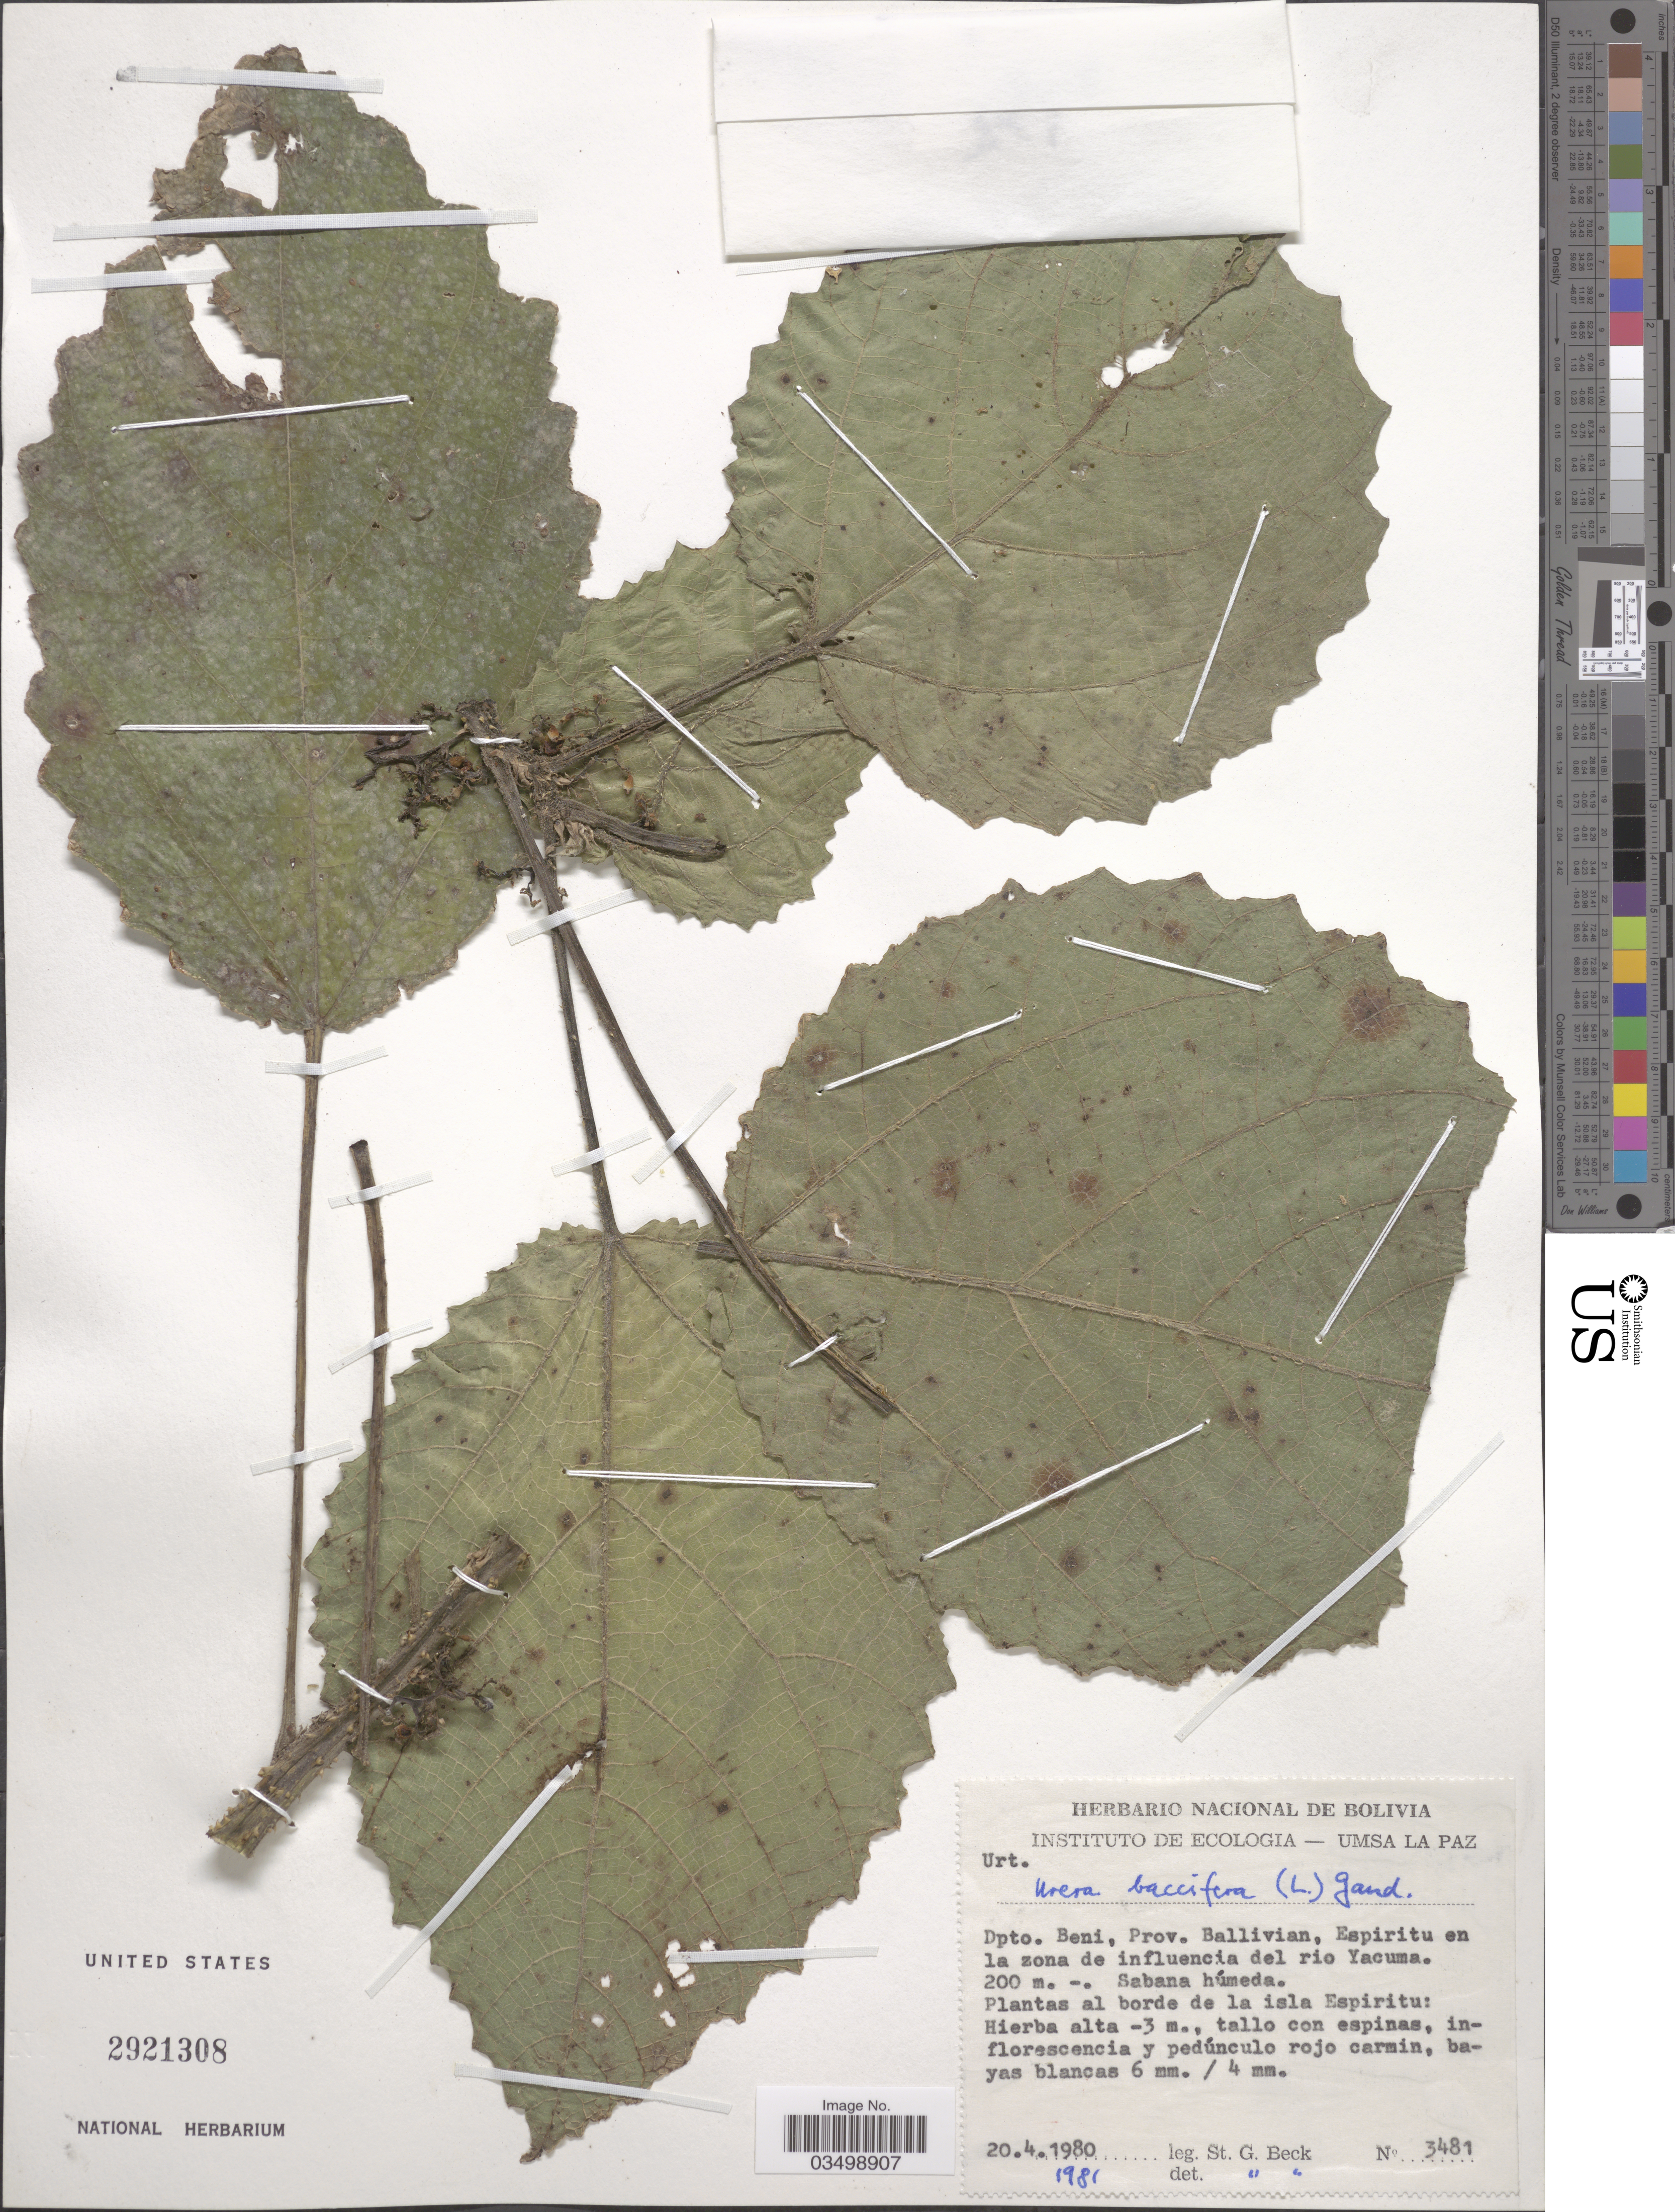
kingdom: Plantae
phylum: Tracheophyta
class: Magnoliopsida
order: Rosales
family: Urticaceae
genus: Urera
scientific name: Urera baccifera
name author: (L.) Gaudich. ex Wedd.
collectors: S. G. Beck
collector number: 3481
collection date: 1980-04-20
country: Bolivia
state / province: Beni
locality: Dpto. Beni, Prov. Ballivian, Espiritu en la zona de influencia del rio Yacuma.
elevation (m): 200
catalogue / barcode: US 2921308